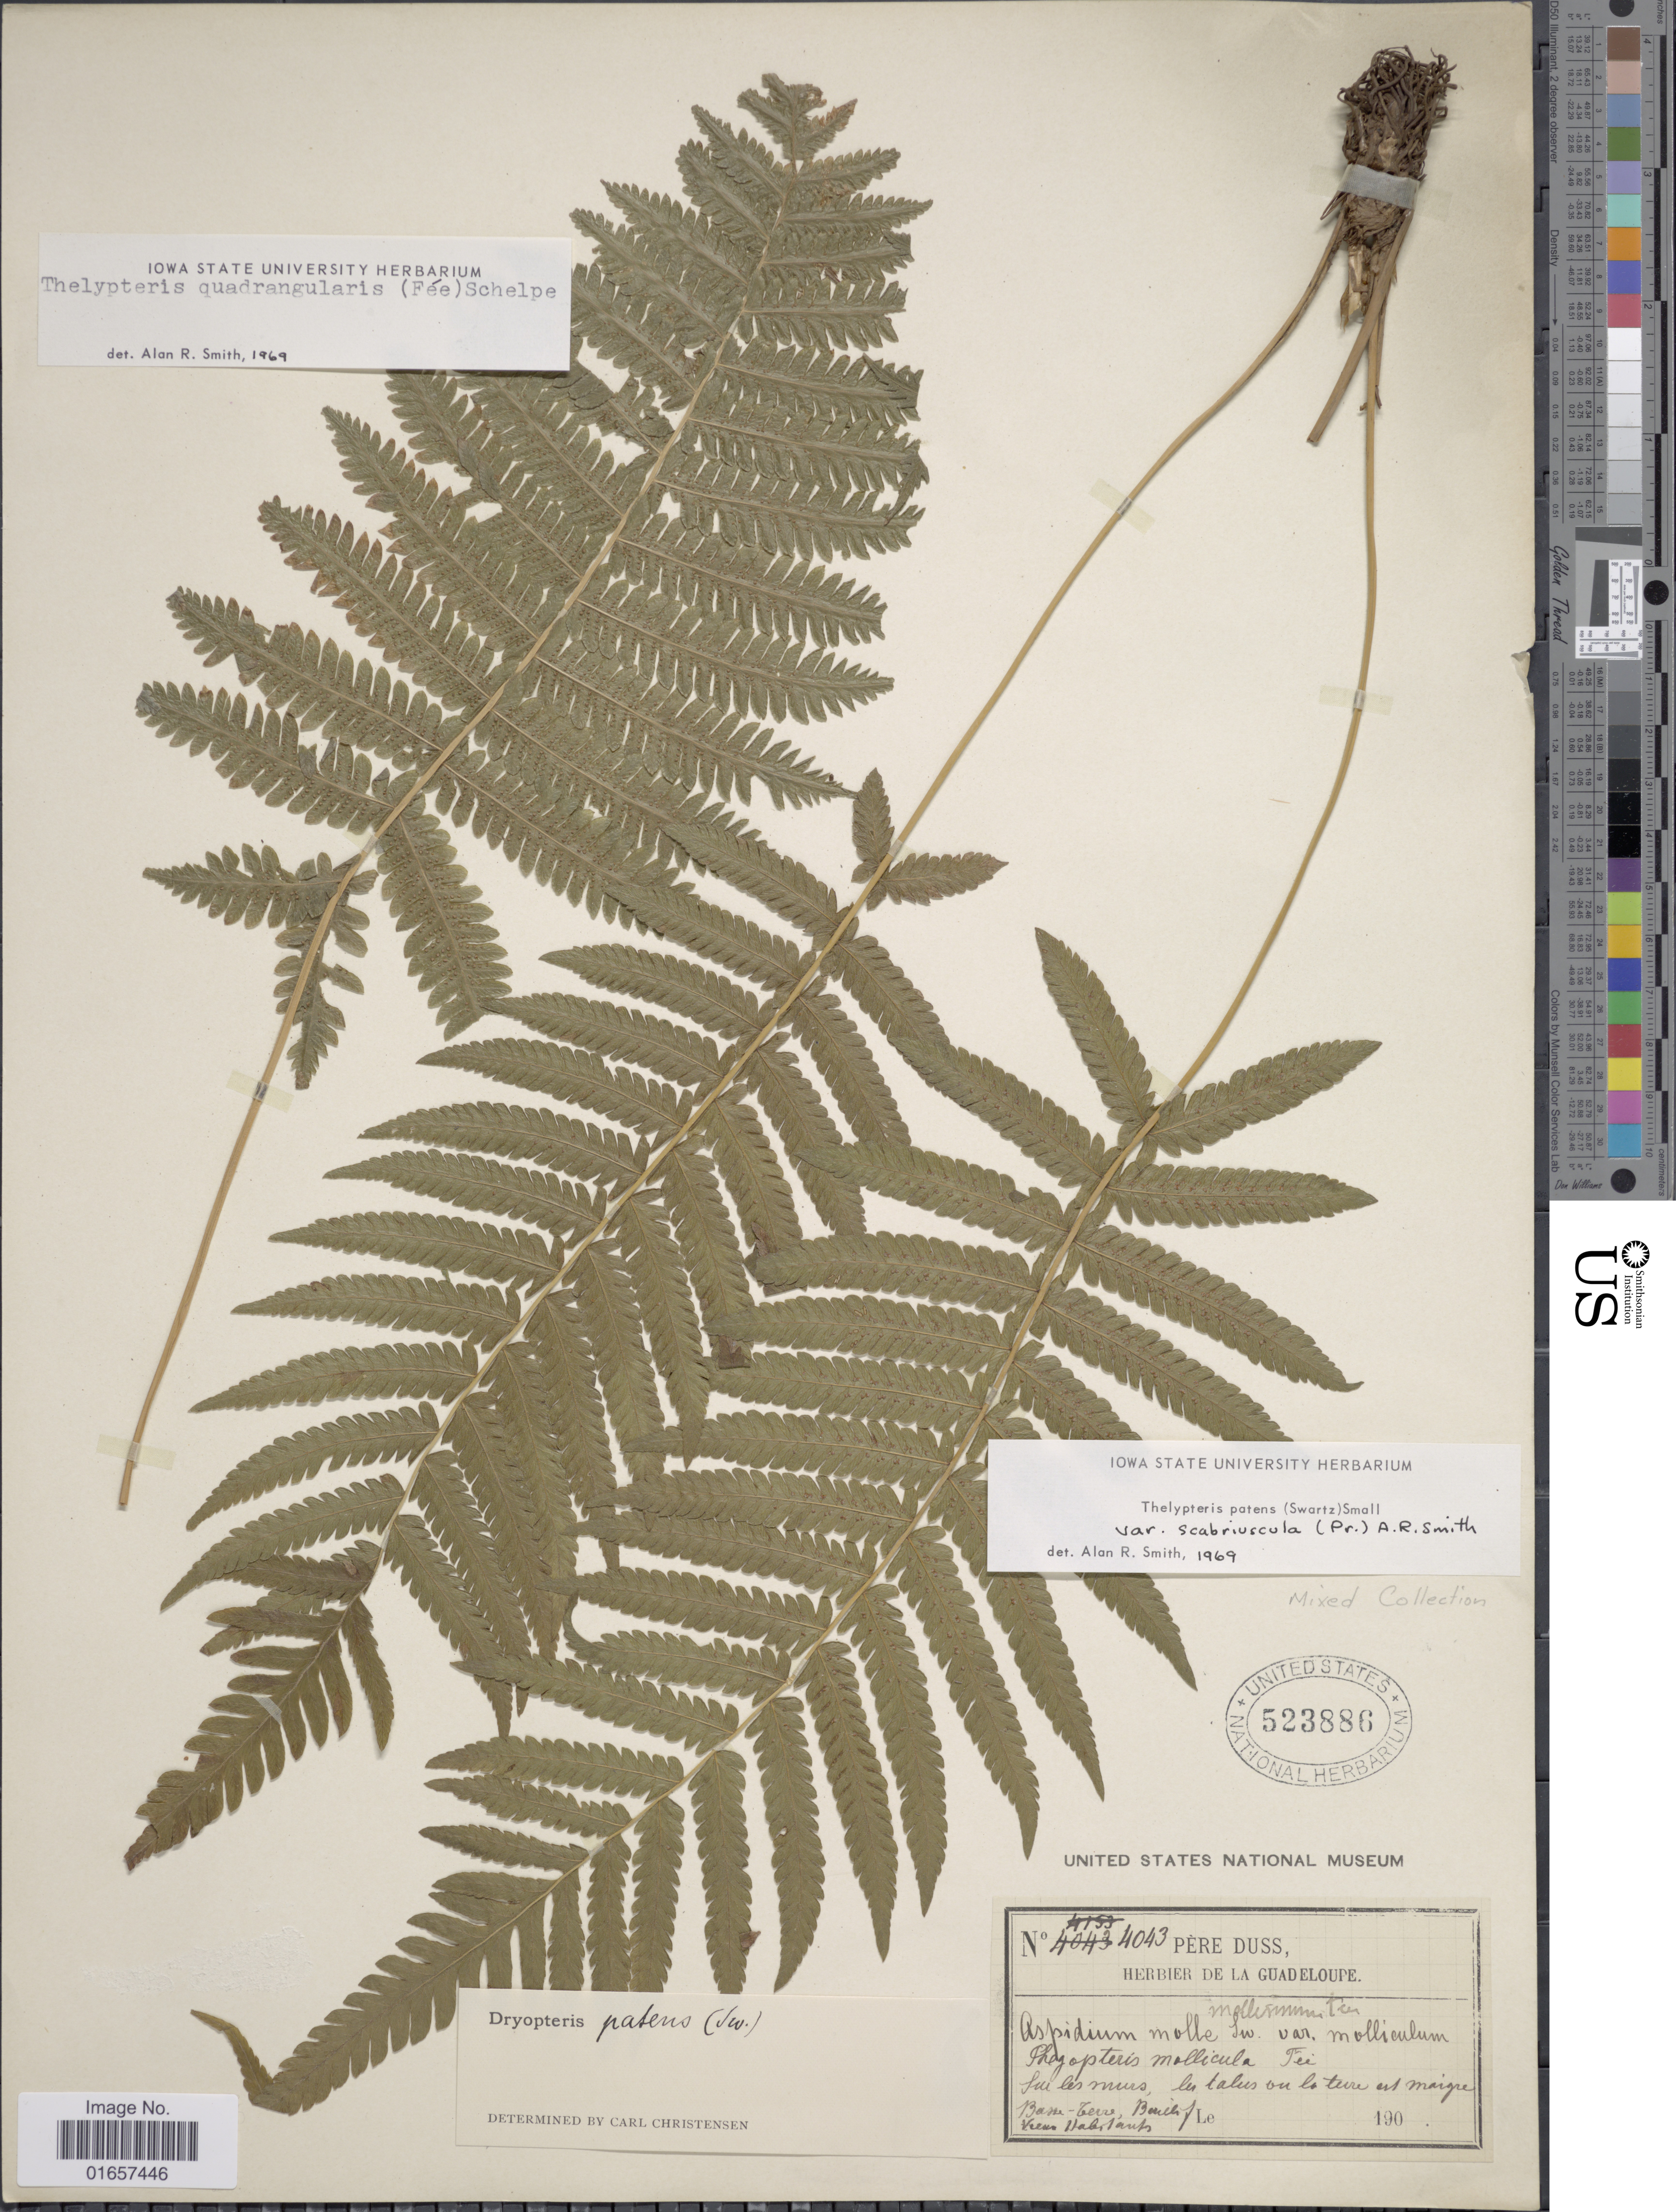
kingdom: Plantae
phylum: Tracheophyta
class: Polypodiopsida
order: Polypodiales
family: Thelypteridaceae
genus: Christella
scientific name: Christella patens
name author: (Sw.) Holttum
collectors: Père Duss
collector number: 4043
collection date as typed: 190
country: Guadeloupe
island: Leeward Is.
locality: Basse-Terre, Baillif, Vieux-Habitants.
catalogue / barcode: US 523886